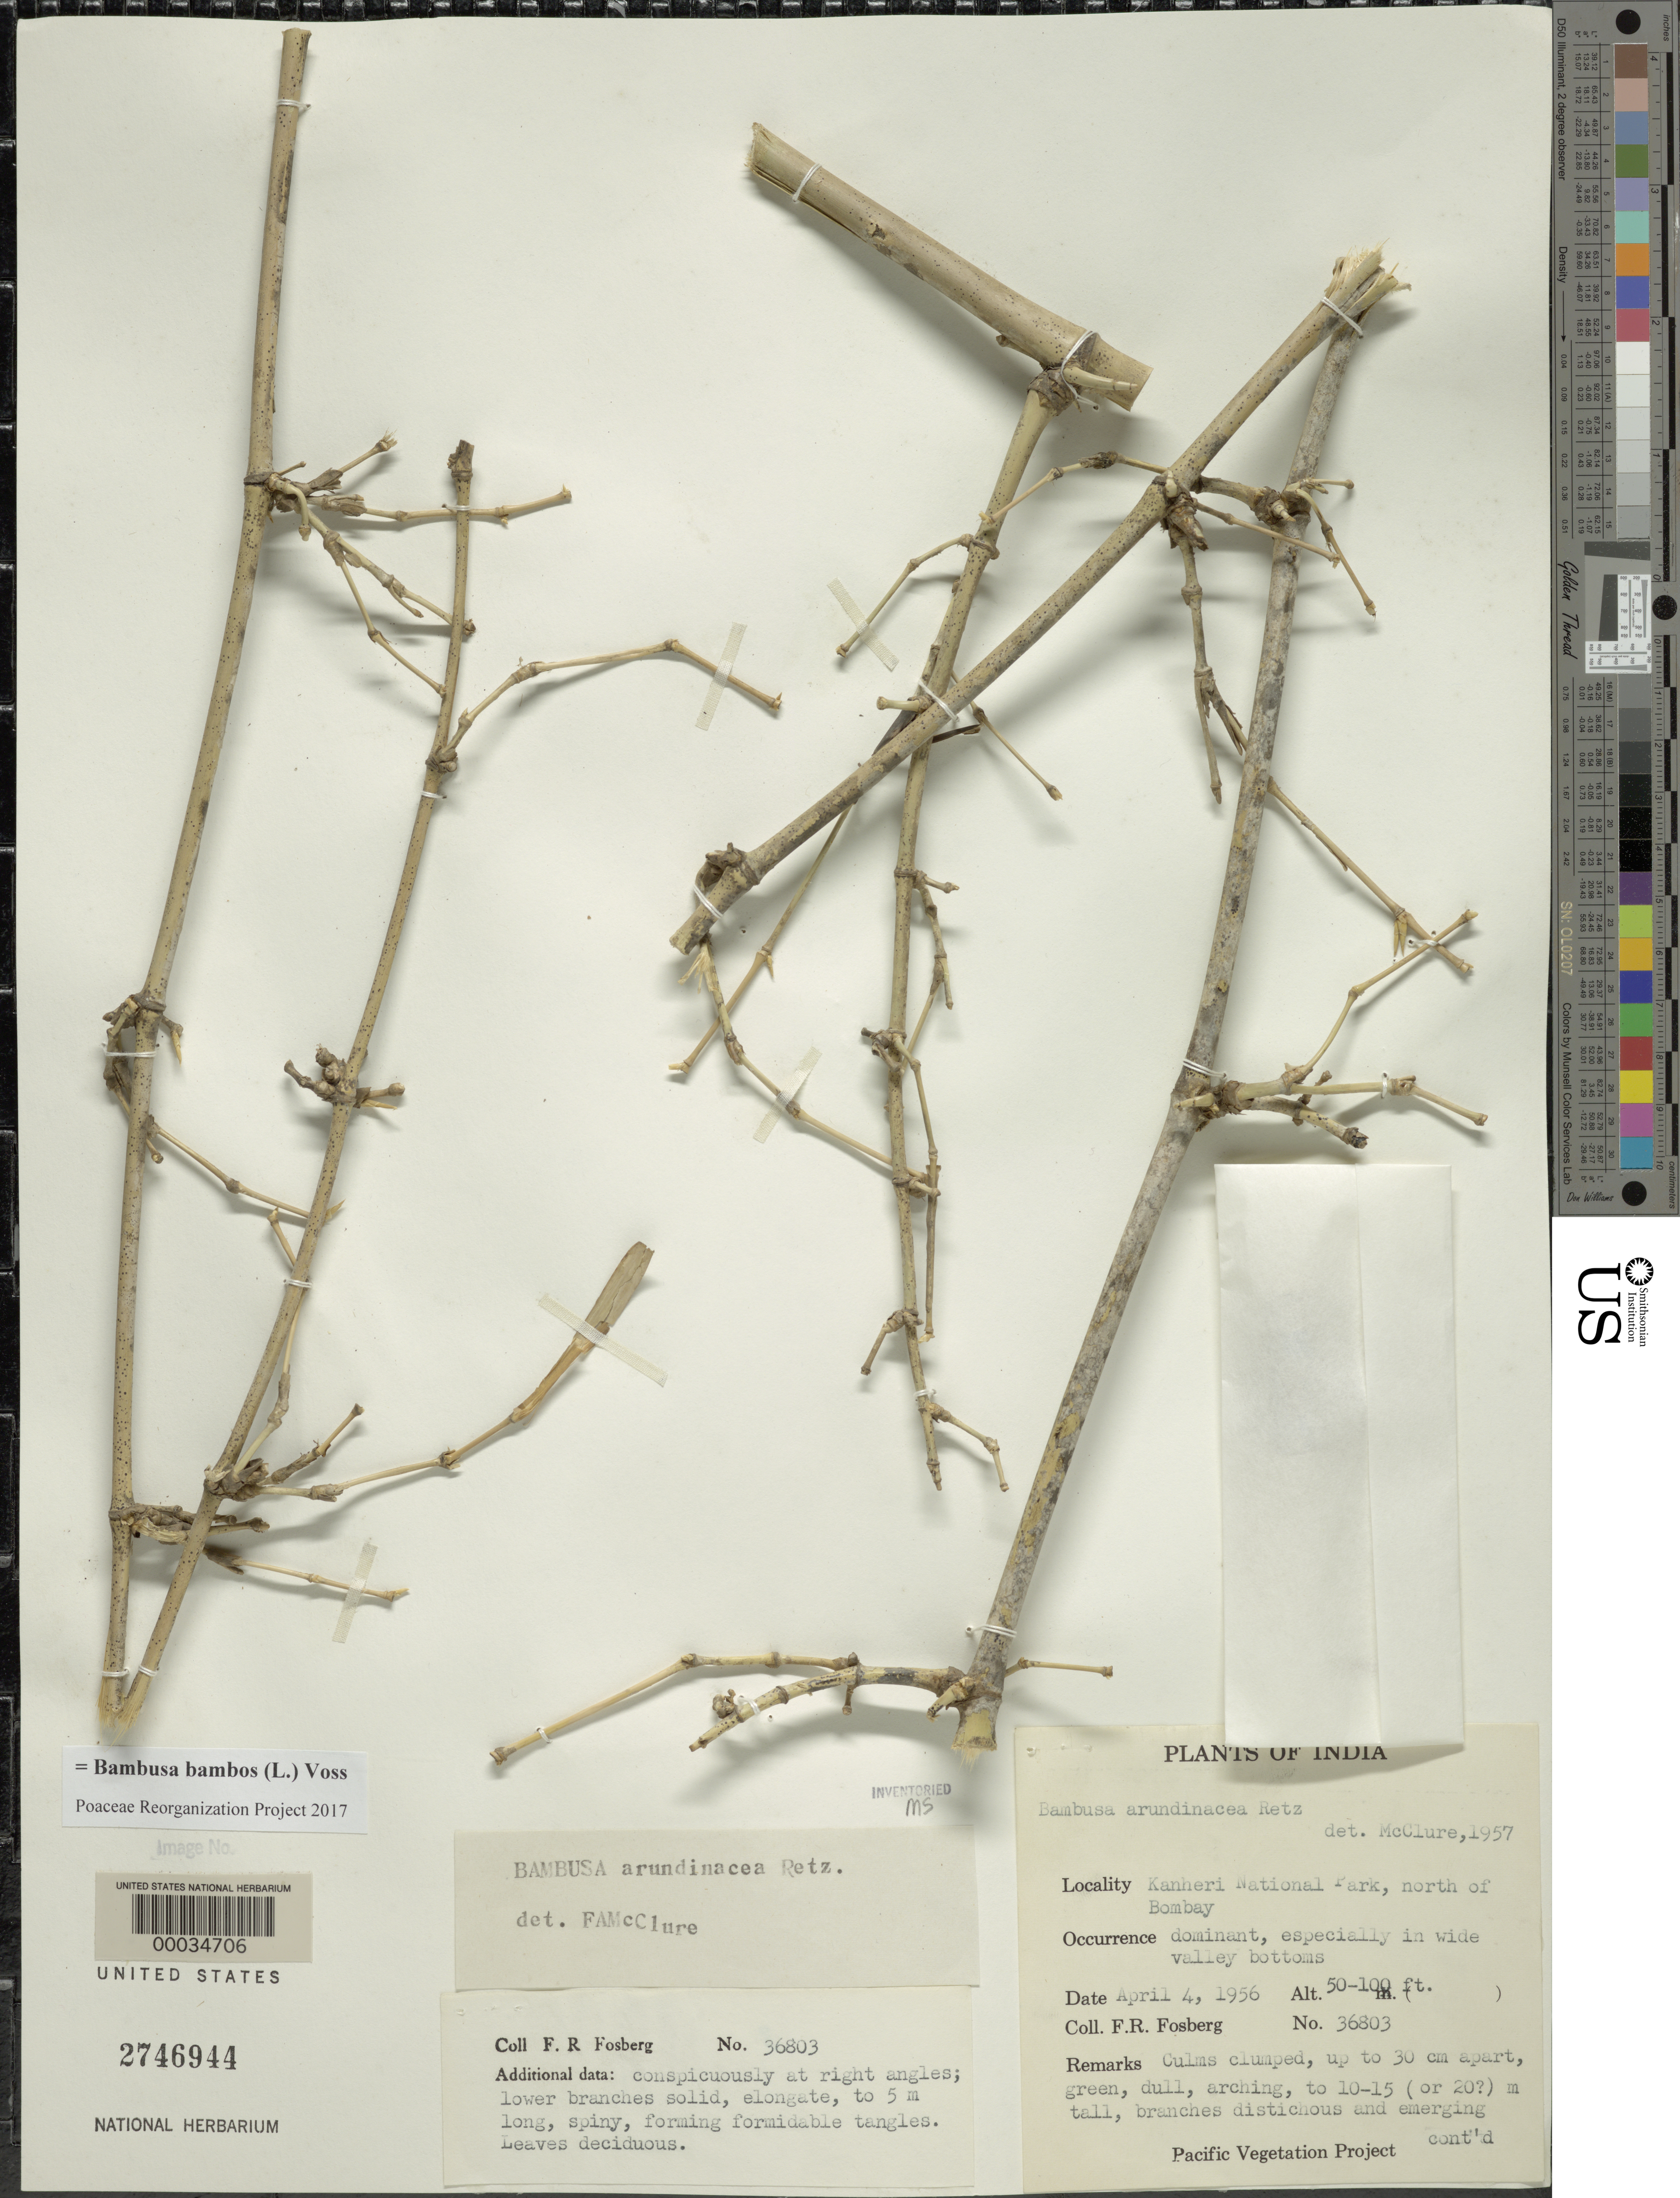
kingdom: Plantae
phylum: Tracheophyta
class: Liliopsida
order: Poales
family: Poaceae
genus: Bambusa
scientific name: Bambusa bambos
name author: (L.) Voss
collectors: F. R. Fosberg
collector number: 36803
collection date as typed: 04 Apr 1956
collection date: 1956-04-04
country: India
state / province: Maharashtra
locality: Kanheri national park-bombay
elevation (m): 15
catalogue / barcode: US 2746944